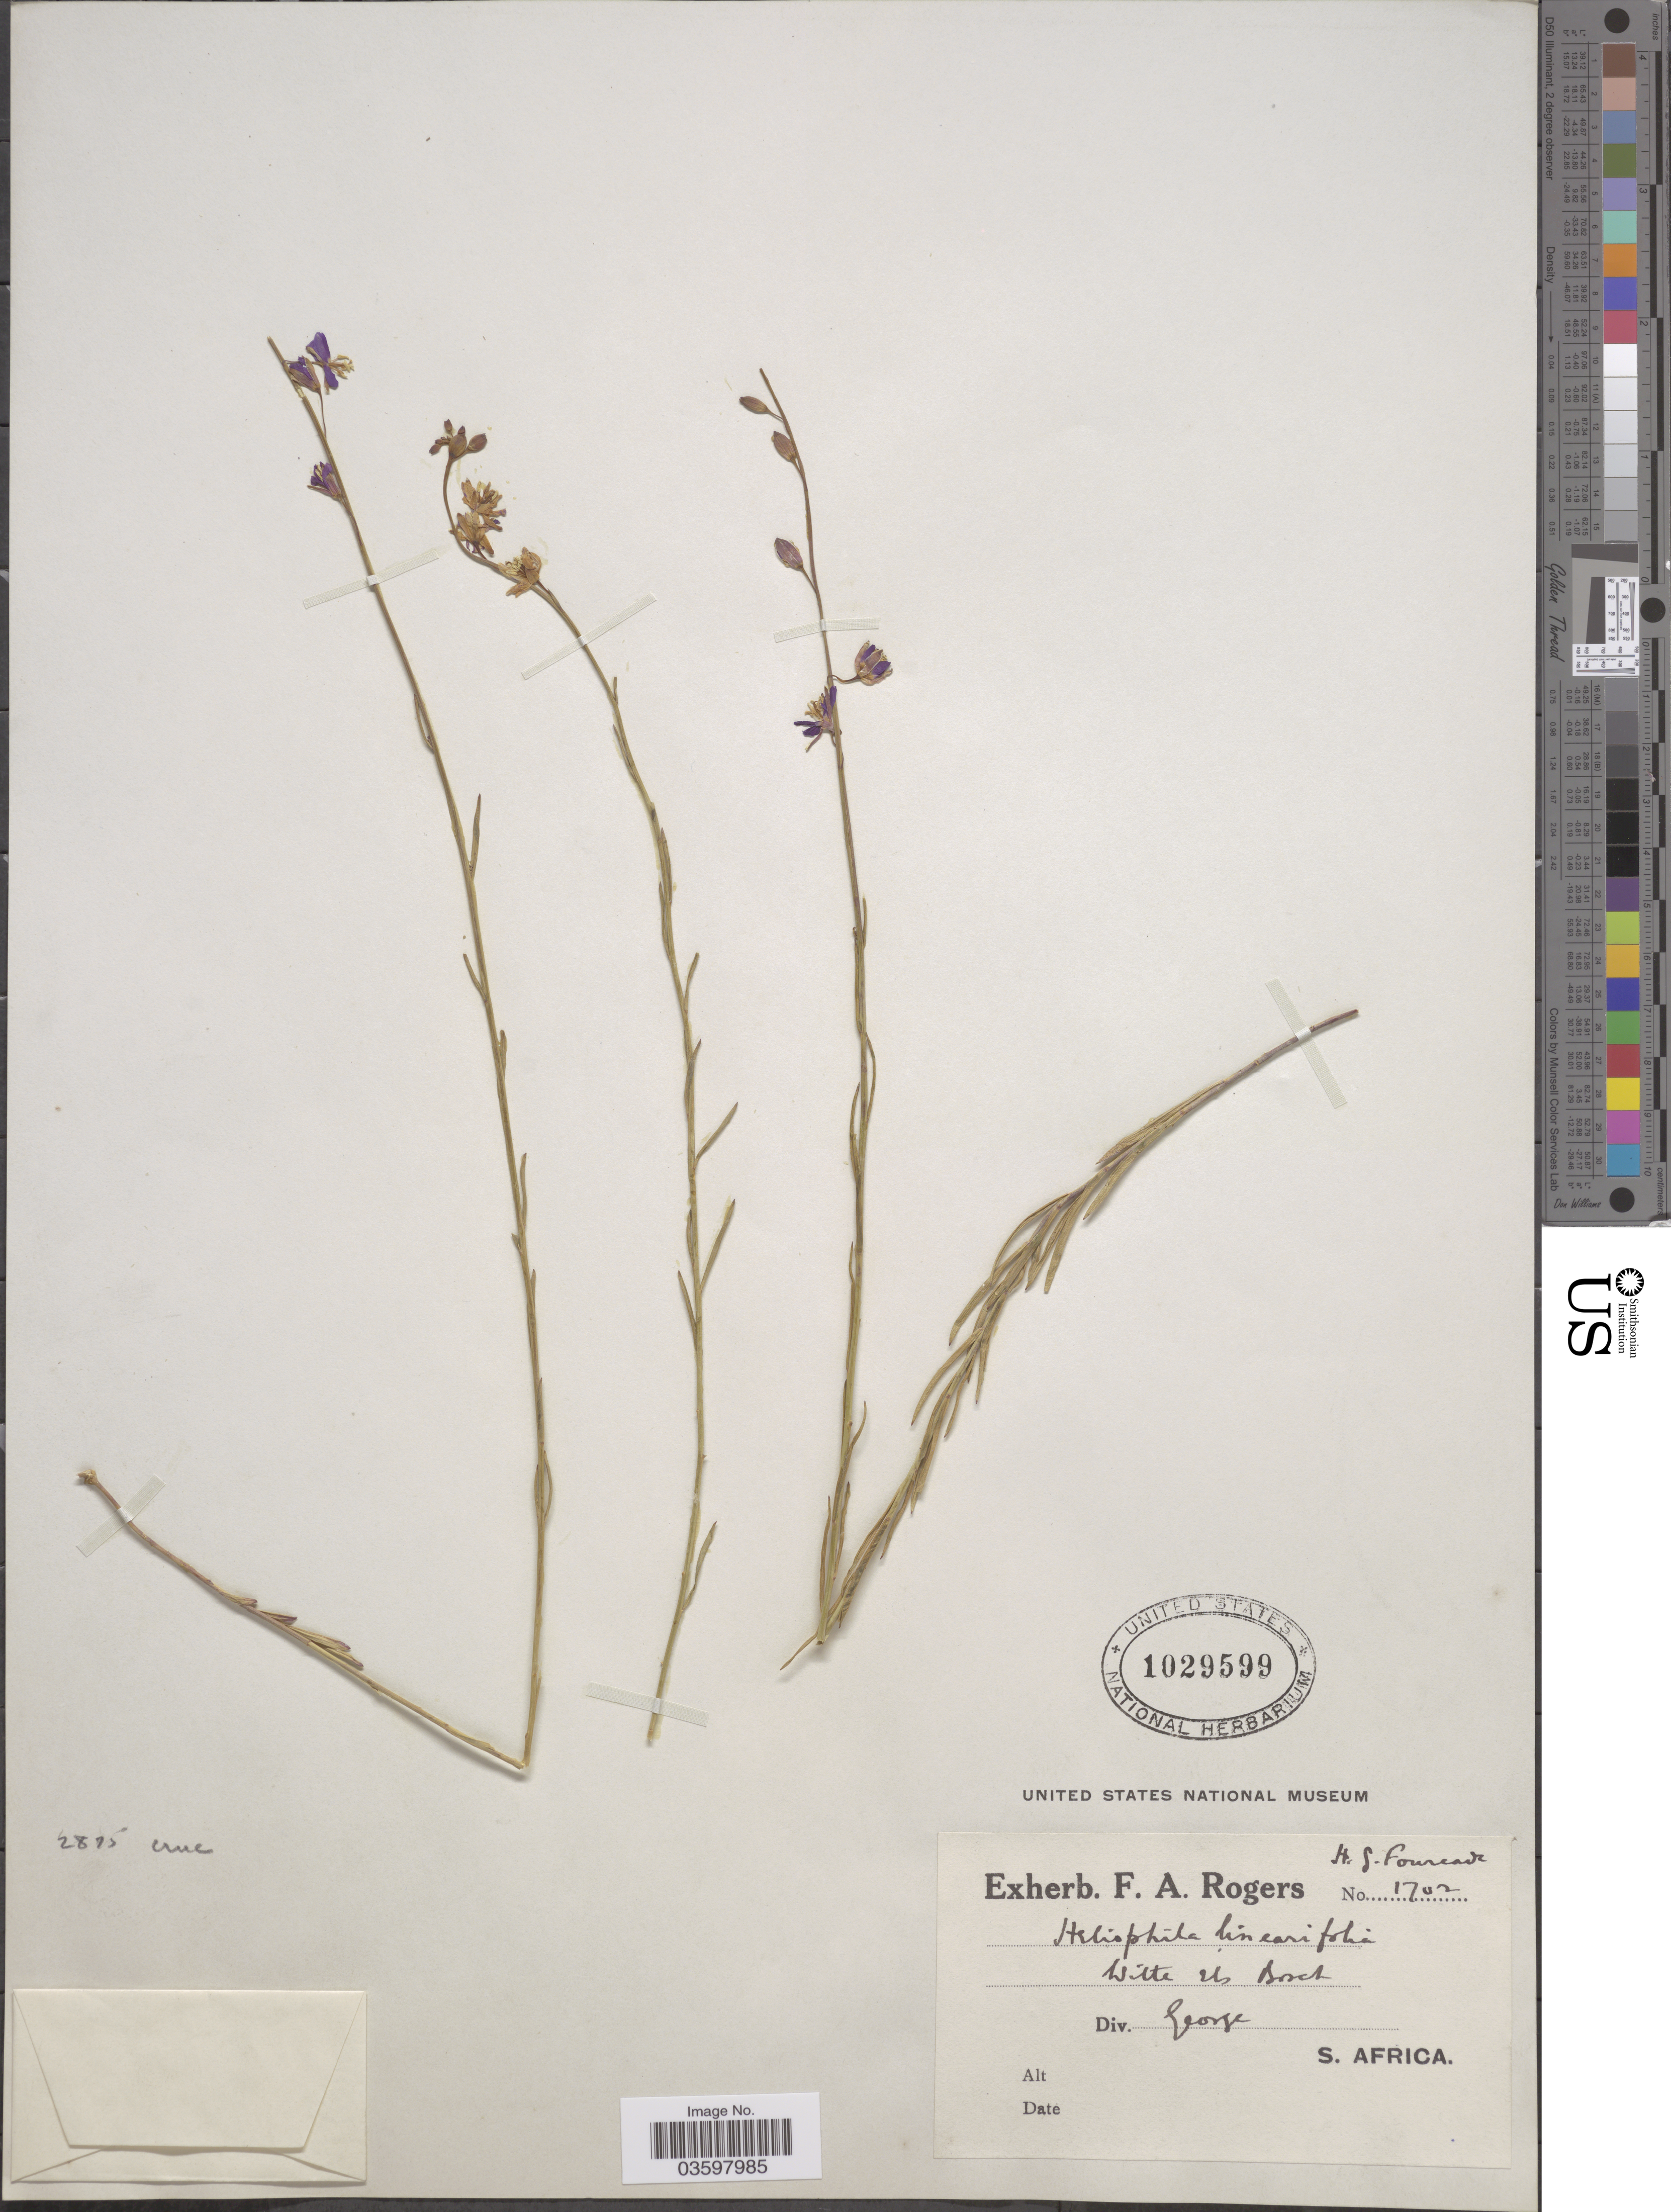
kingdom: Plantae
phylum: Tracheophyta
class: Magnoliopsida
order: Brassicales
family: Brassicaceae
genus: Heliophila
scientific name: Heliophila linearifolia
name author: Burch. ex DC.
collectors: H. G. Fourcade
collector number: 1702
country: South Africa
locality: Witte is Boch. Div. George.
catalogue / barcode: US 1029599